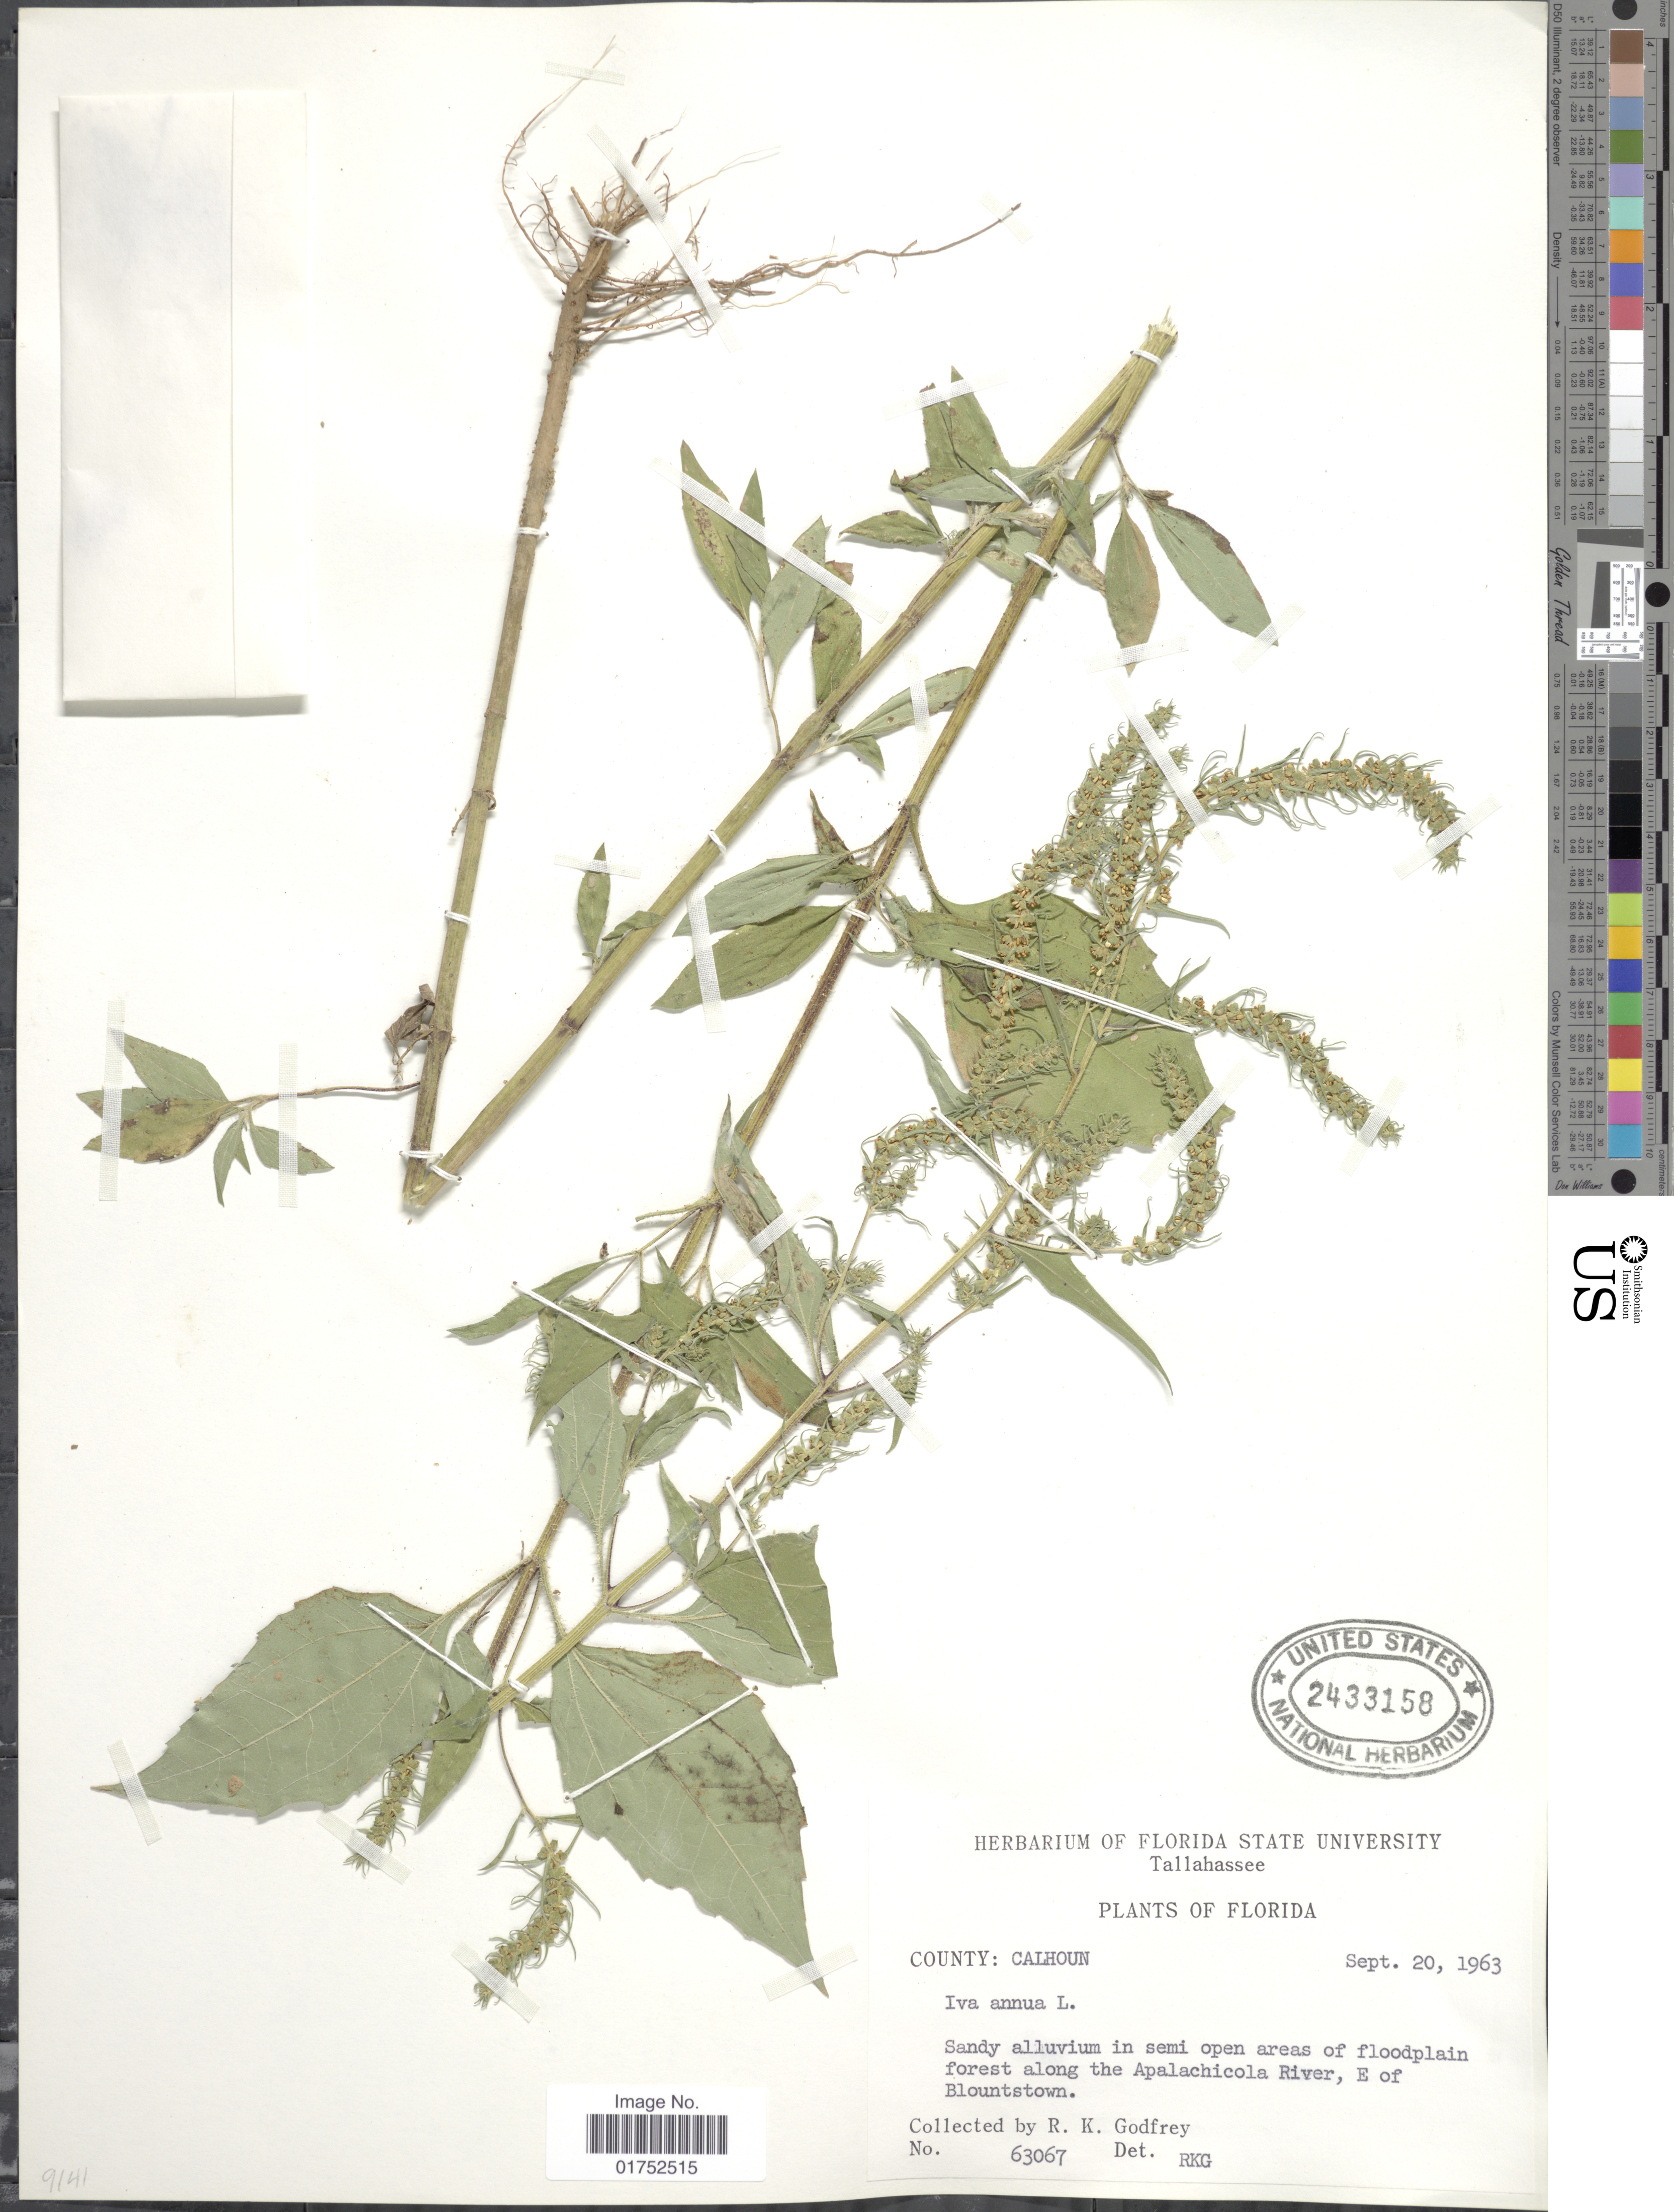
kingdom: Plantae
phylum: Tracheophyta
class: Magnoliopsida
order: Asterales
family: Asteraceae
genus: Iva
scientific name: Iva annua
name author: L.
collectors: R. K. Godfrey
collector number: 63067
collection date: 1963-09-20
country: United States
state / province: Florida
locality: County Calhoun, along the Apalachicola River, E of Blountstown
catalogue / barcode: US 2433158